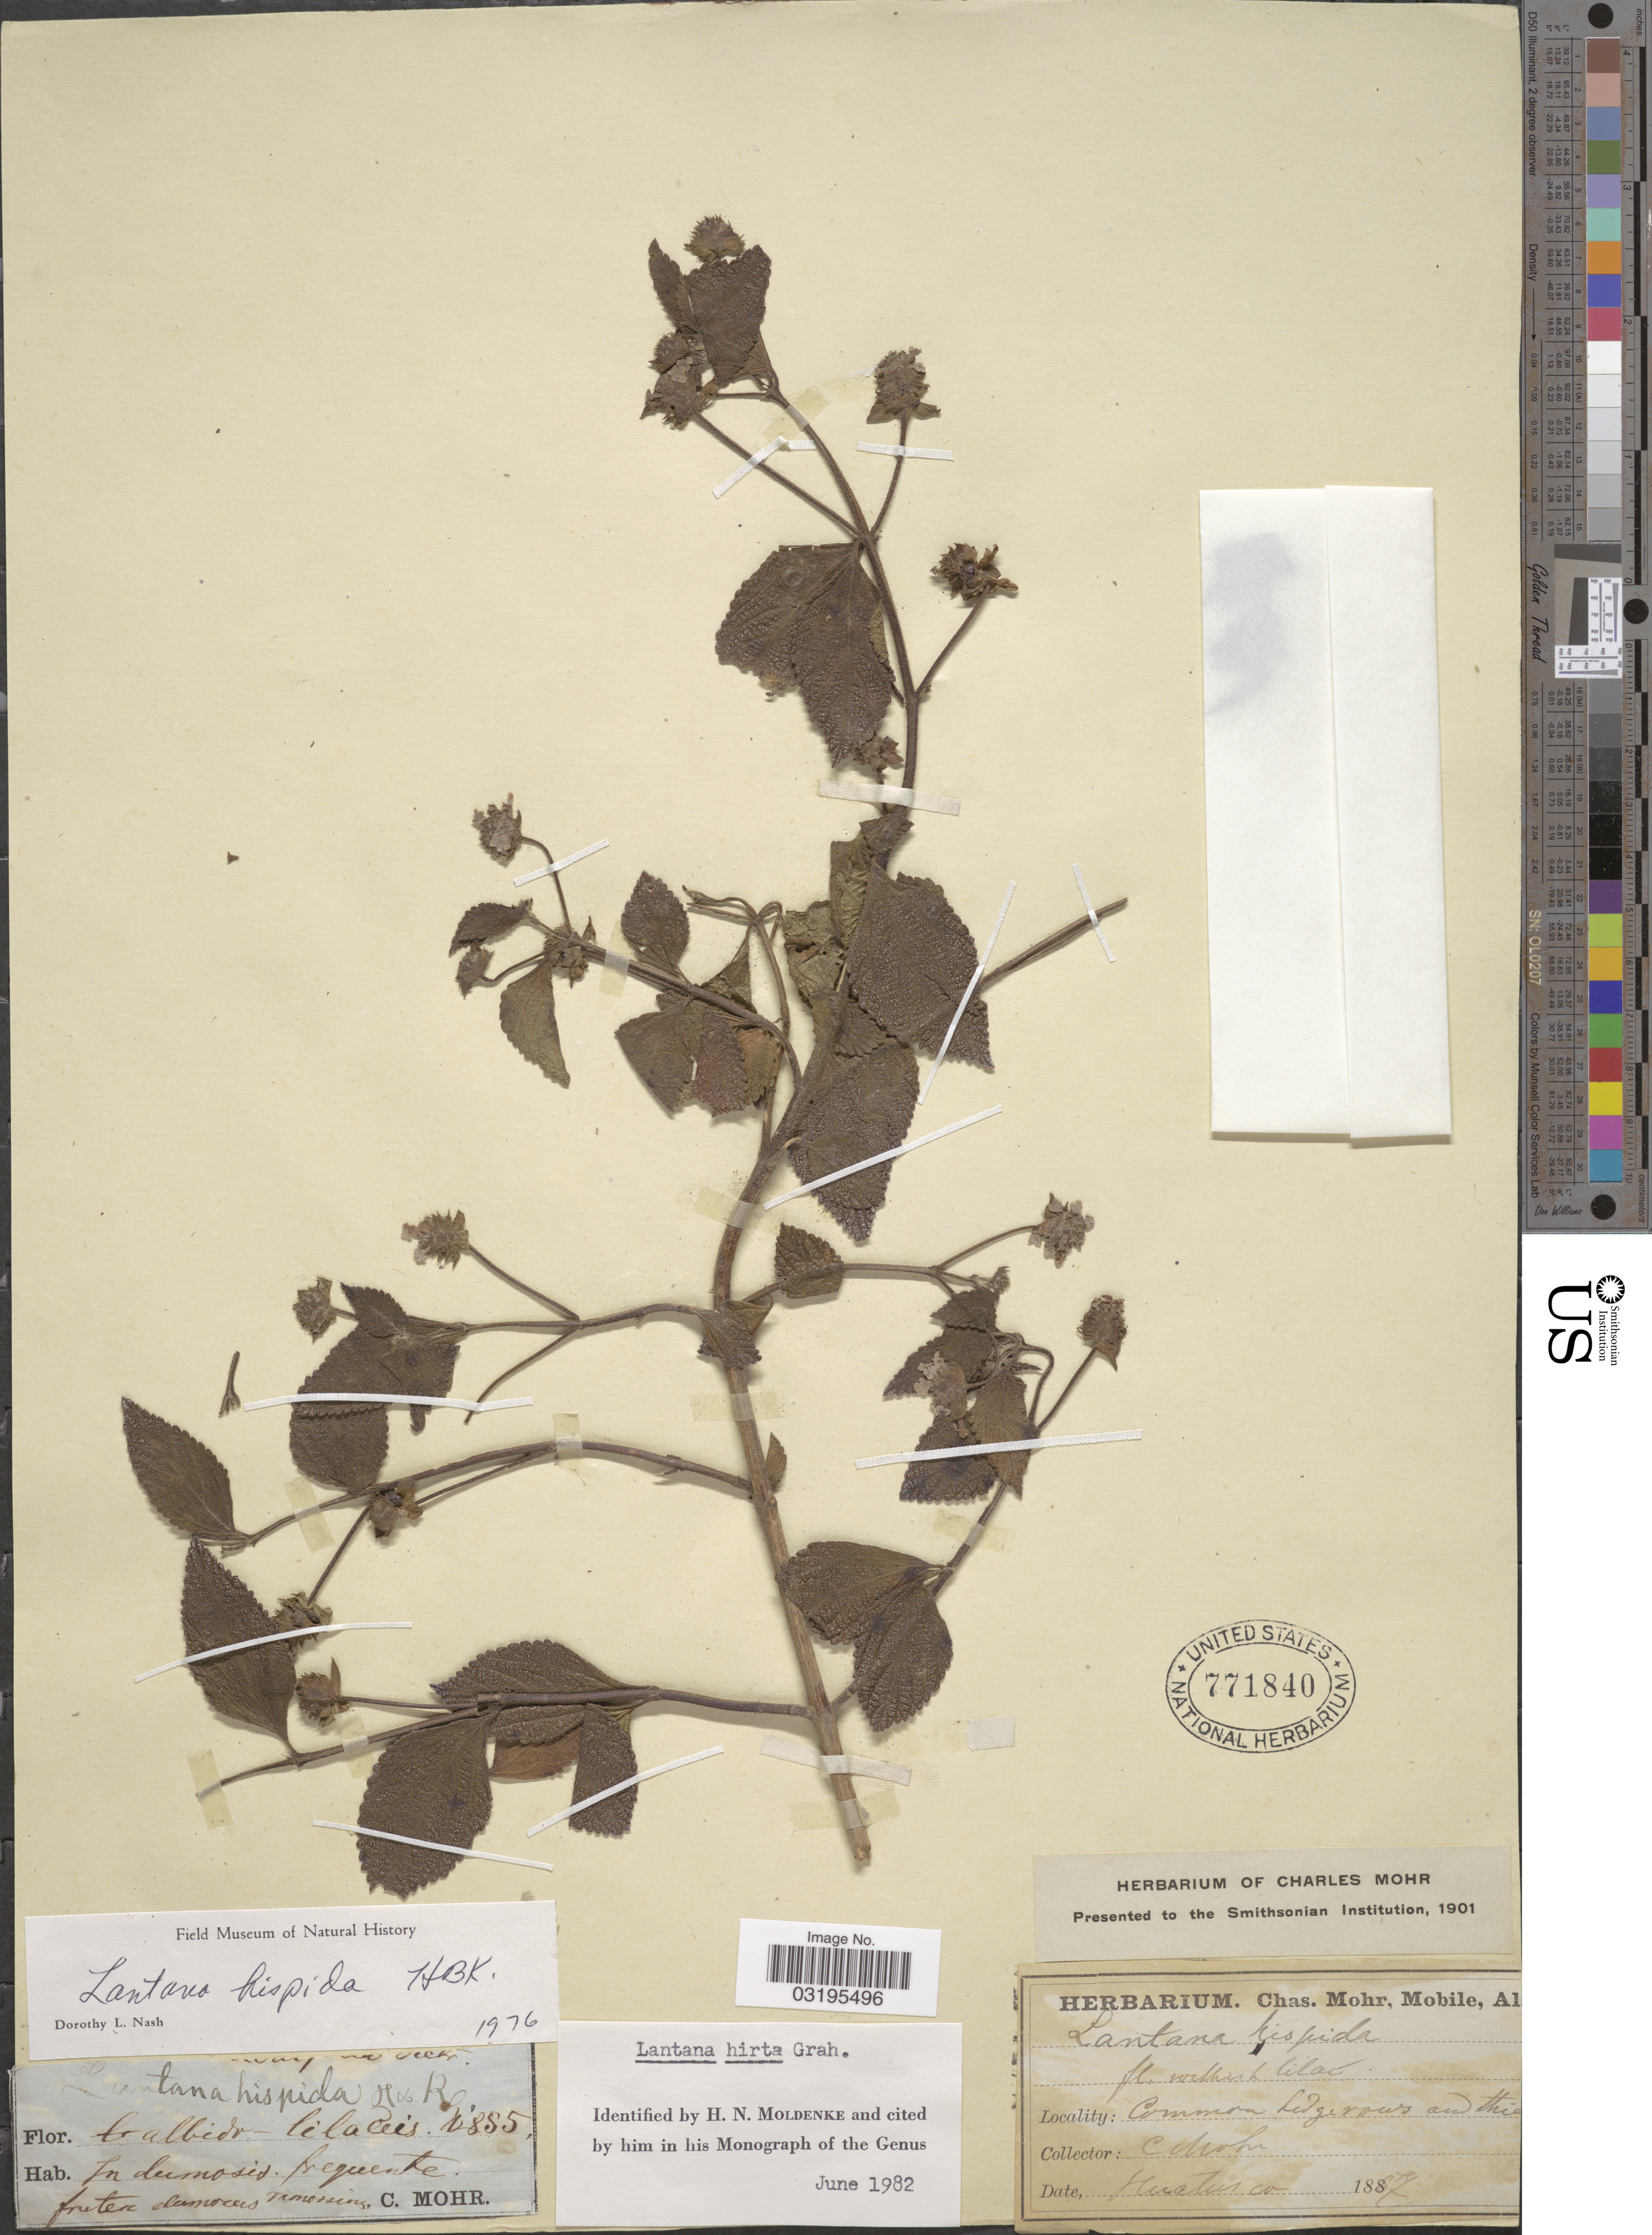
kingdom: Plantae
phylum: Tracheophyta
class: Magnoliopsida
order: Lamiales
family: Verbenaceae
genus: Lantana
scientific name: Lantana hirta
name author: Graham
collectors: Mohr, C. T. (herbarium)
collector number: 855?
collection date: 1887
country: Mexico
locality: Huatusco.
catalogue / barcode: US 771840